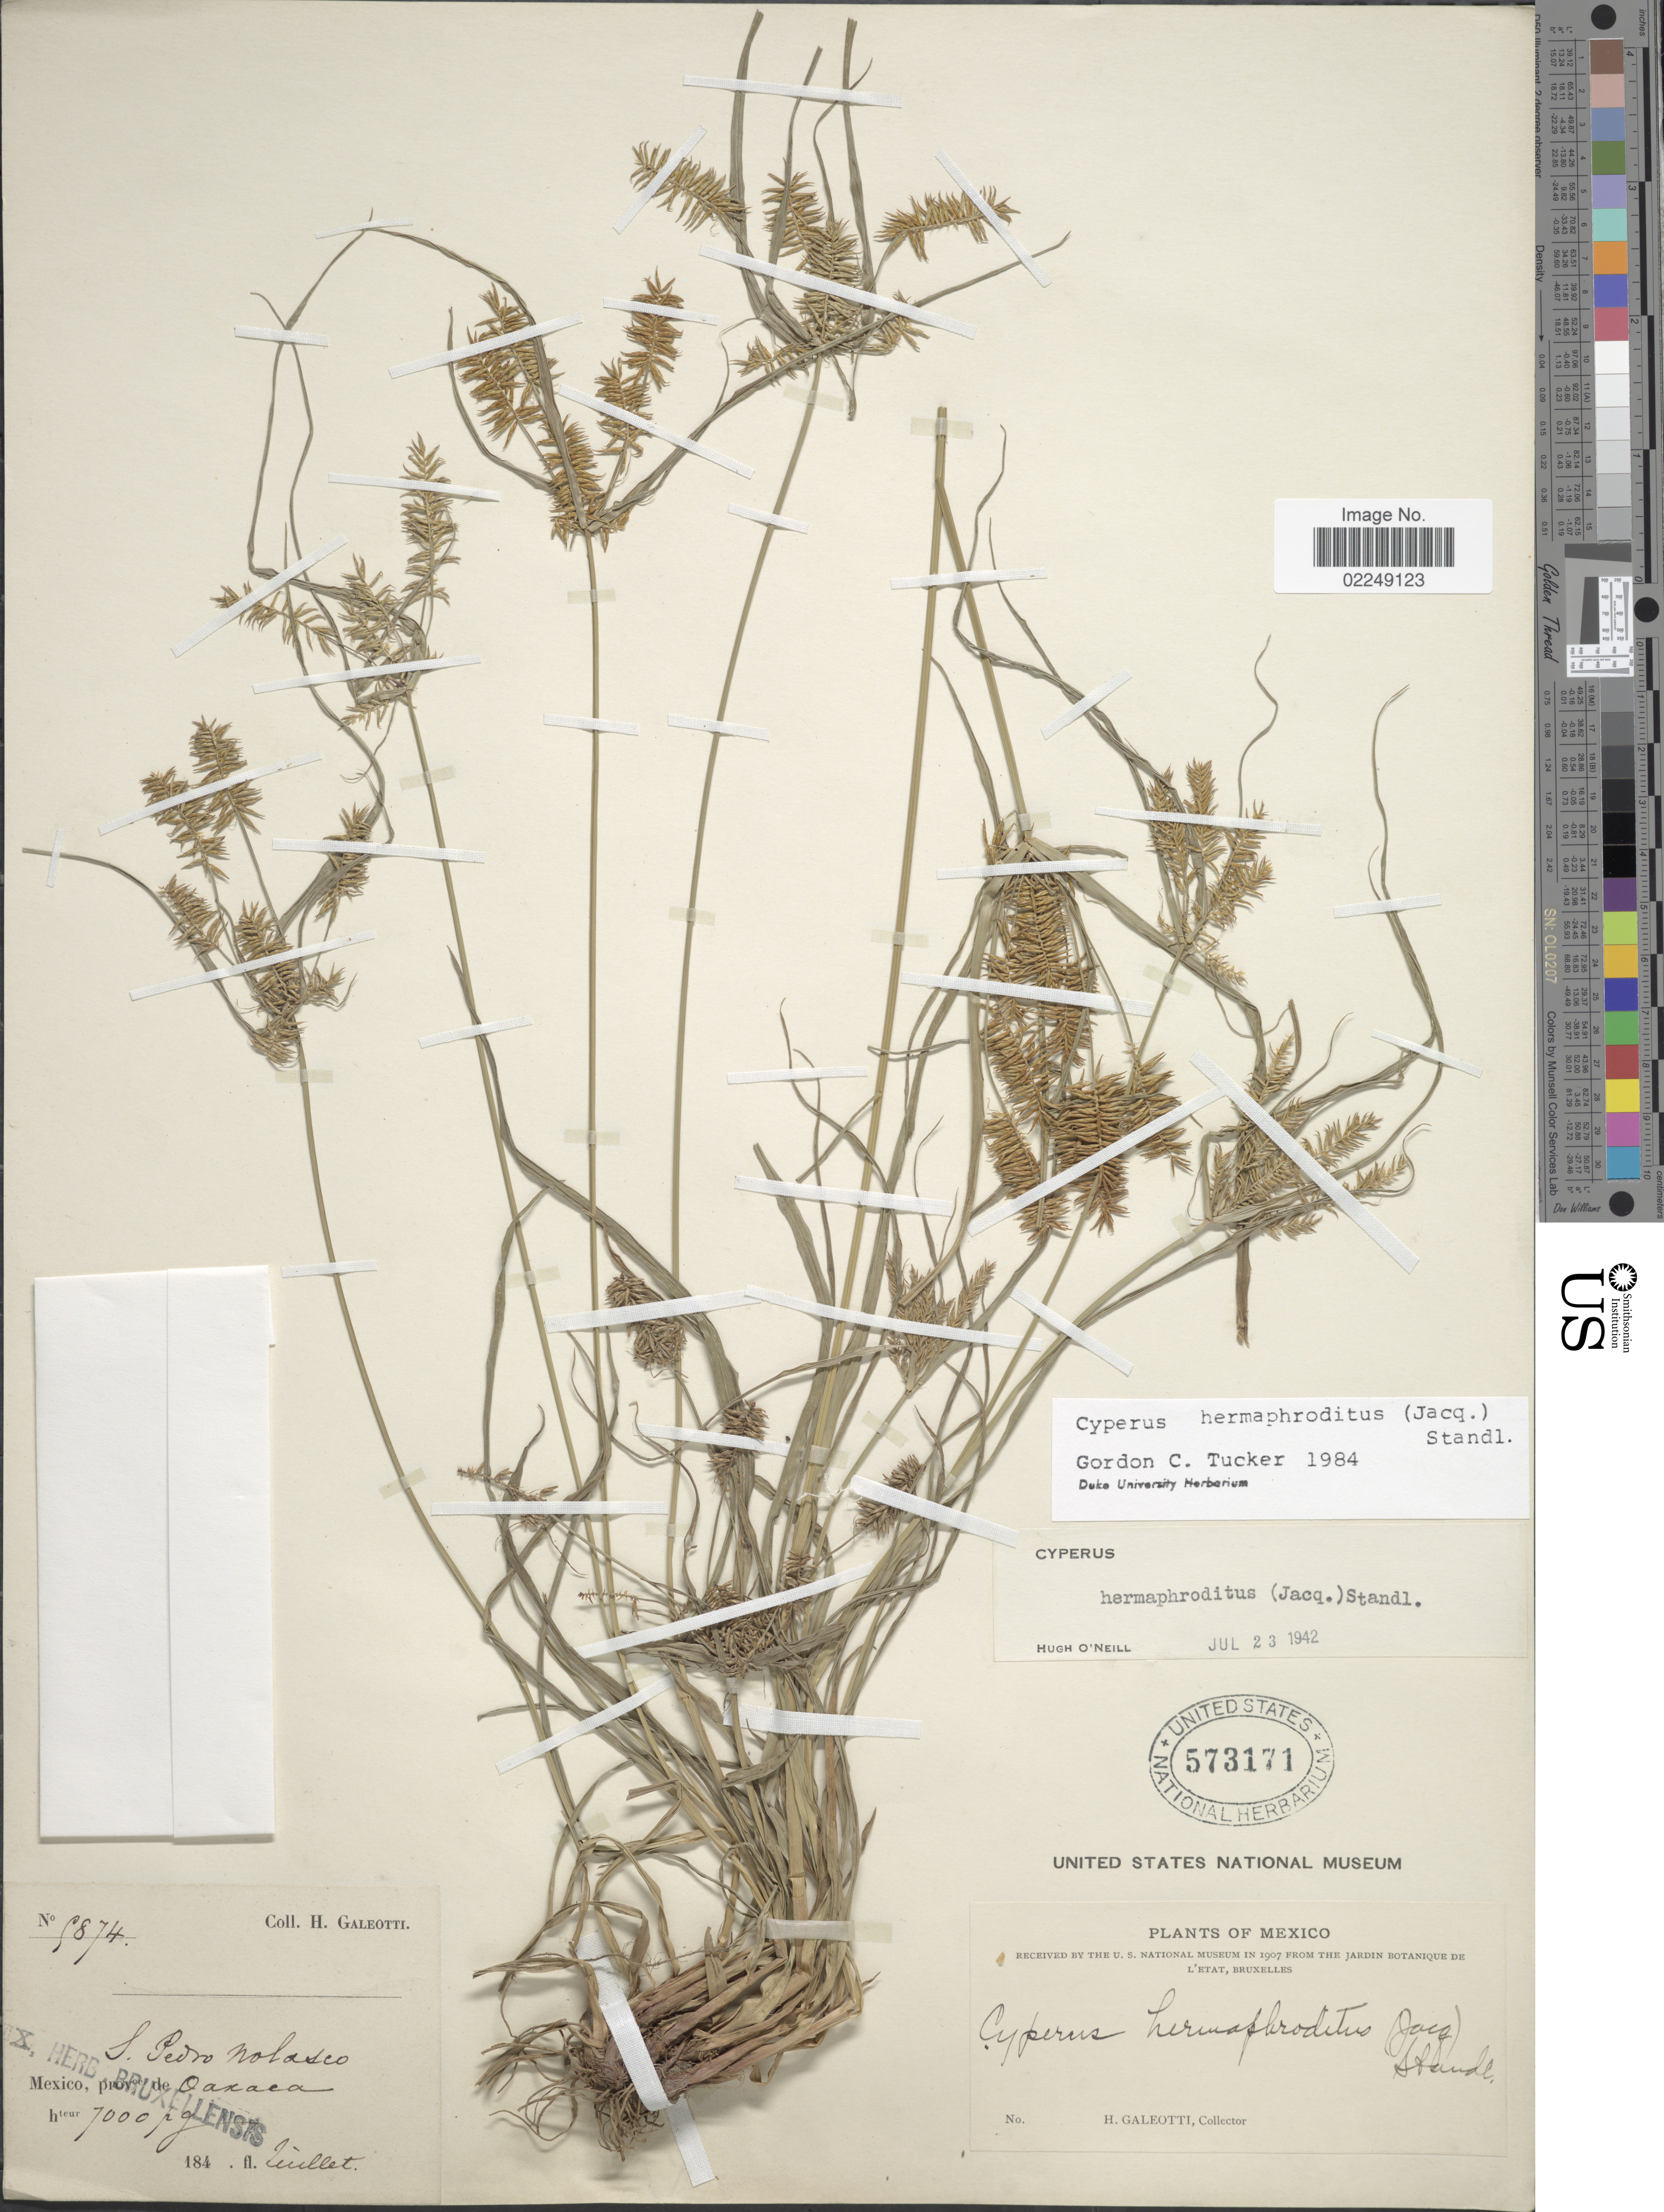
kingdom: Plantae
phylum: Tracheophyta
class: Liliopsida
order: Poales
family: Cyperaceae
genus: Cyperus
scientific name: Cyperus hermaphroditus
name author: (Jacq.) Standl.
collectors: H. G. Galeotti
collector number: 9874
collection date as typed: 184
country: Mexico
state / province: Oaxaca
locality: S. Pedro Nolasco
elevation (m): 2134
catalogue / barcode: US 573171